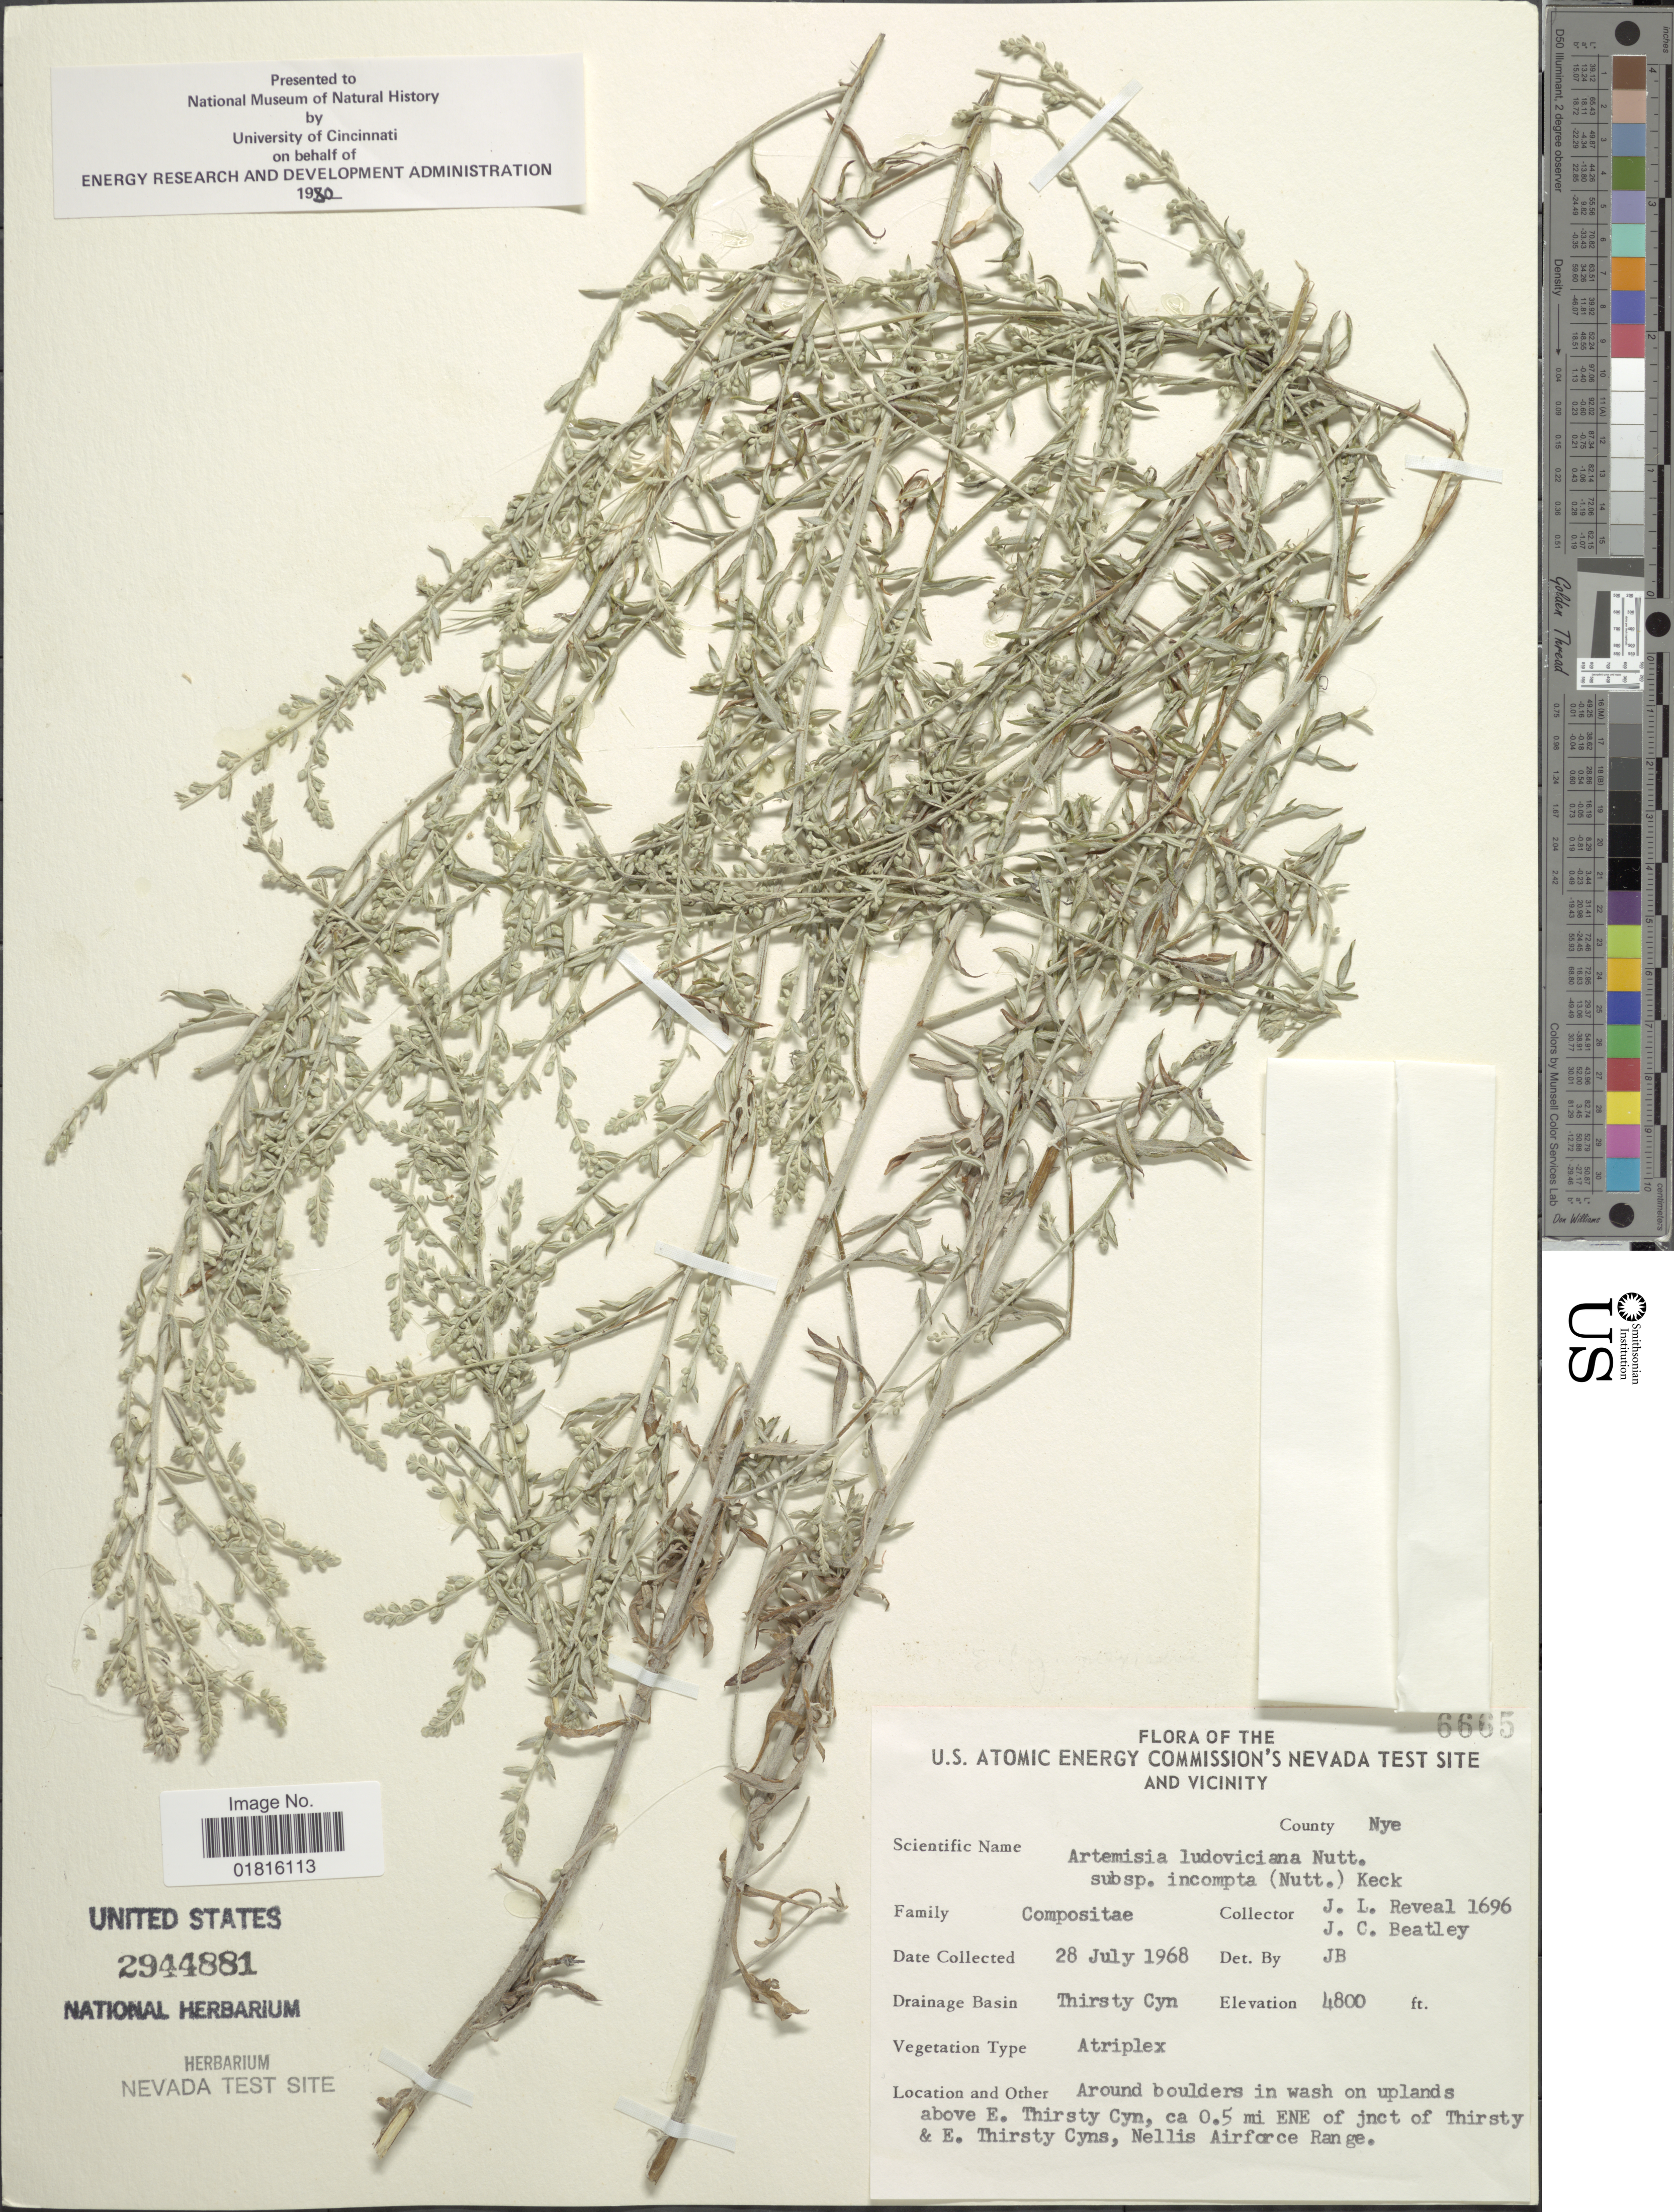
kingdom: Plantae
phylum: Tracheophyta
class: Magnoliopsida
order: Asterales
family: Asteraceae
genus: Artemisia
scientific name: Artemisia ludoviciana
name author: Nutt.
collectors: J. L. Reveal & J. C. Beatley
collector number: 6665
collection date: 1968-07-28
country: United States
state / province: Nevada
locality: U.S. Atomic Energy Commission's Nevada Test Site and Vicinity, County Nye, Thirsty Cyn, Around boulders in wash on uplands above E. Thirsty Cyn, ca 0.5 mi ENE of jnct of Thirsty & E. Thirsty Cyns, Nellis Airforce Range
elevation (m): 1463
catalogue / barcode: US 2944881